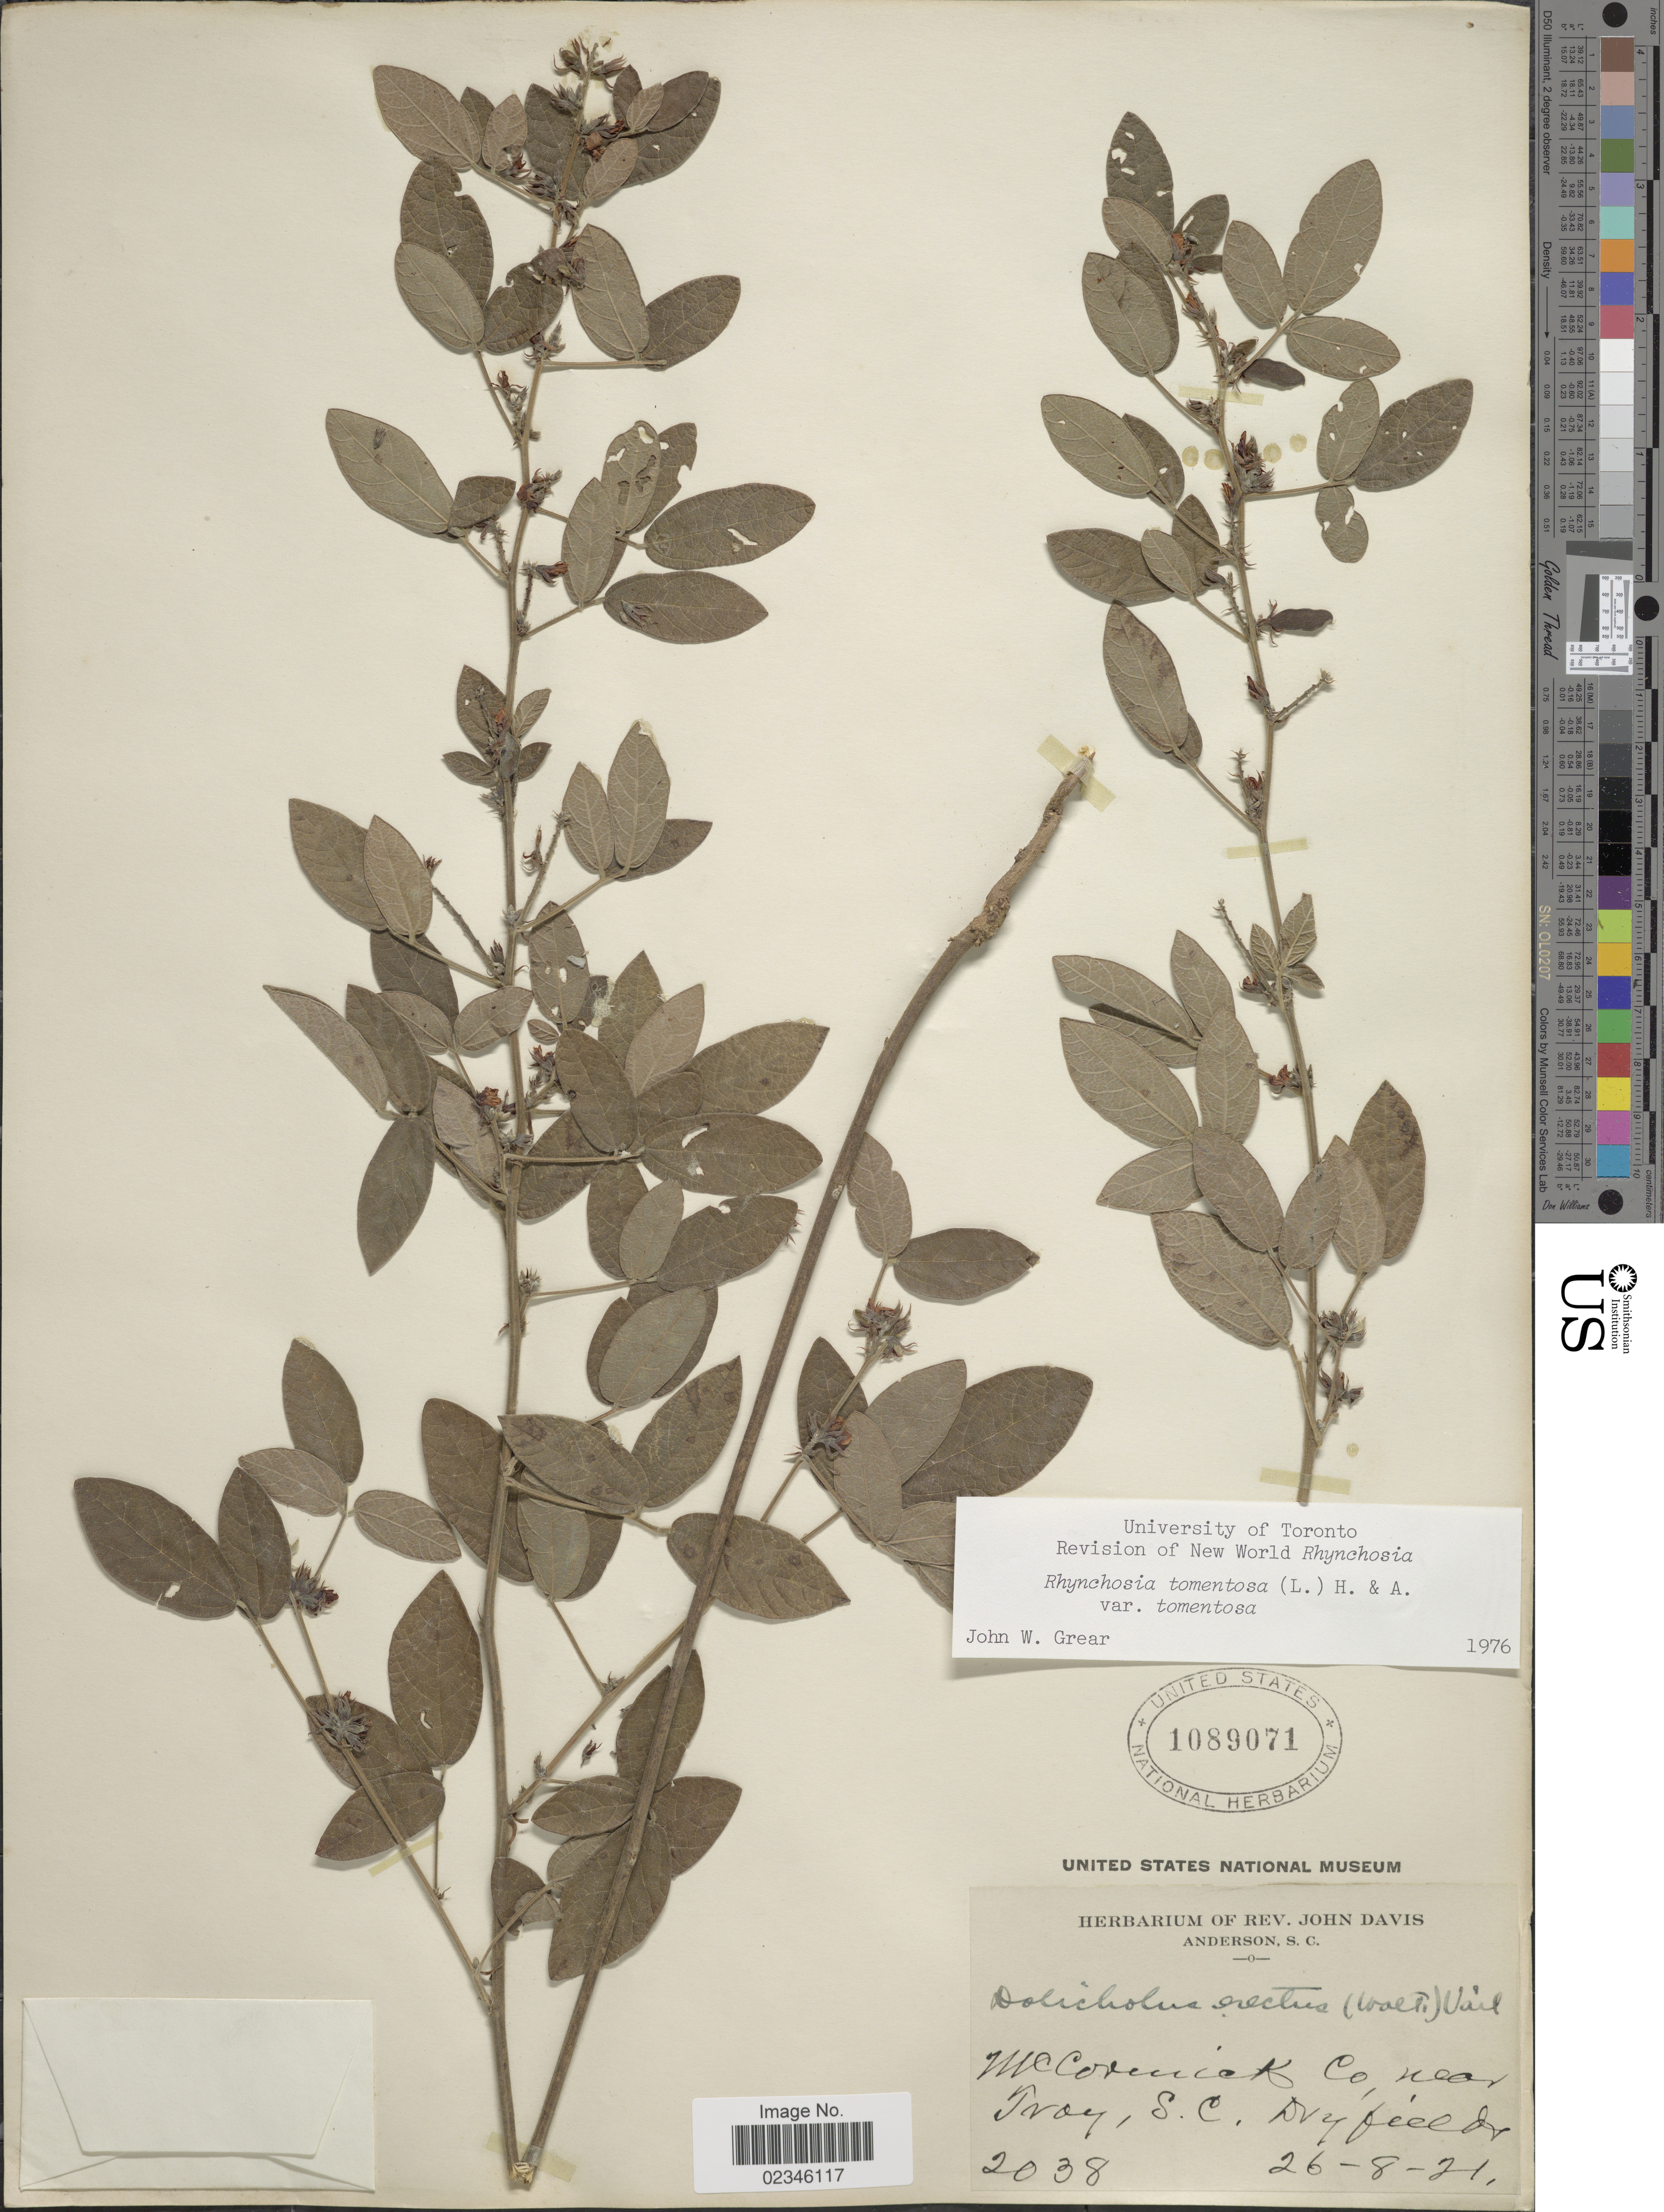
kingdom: Plantae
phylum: Tracheophyta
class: Magnoliopsida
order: Fabales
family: Fabaceae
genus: Rhynchosia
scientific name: Rhynchosia tomentosa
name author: (L.) Hook. & Arn.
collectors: ex herb. Rev. John Davis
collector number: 2038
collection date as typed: Transcribed d/m/y: 26/8/21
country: United States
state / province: South Carolina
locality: McCovenick Co, near Troy, S.C.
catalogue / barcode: US 1089071